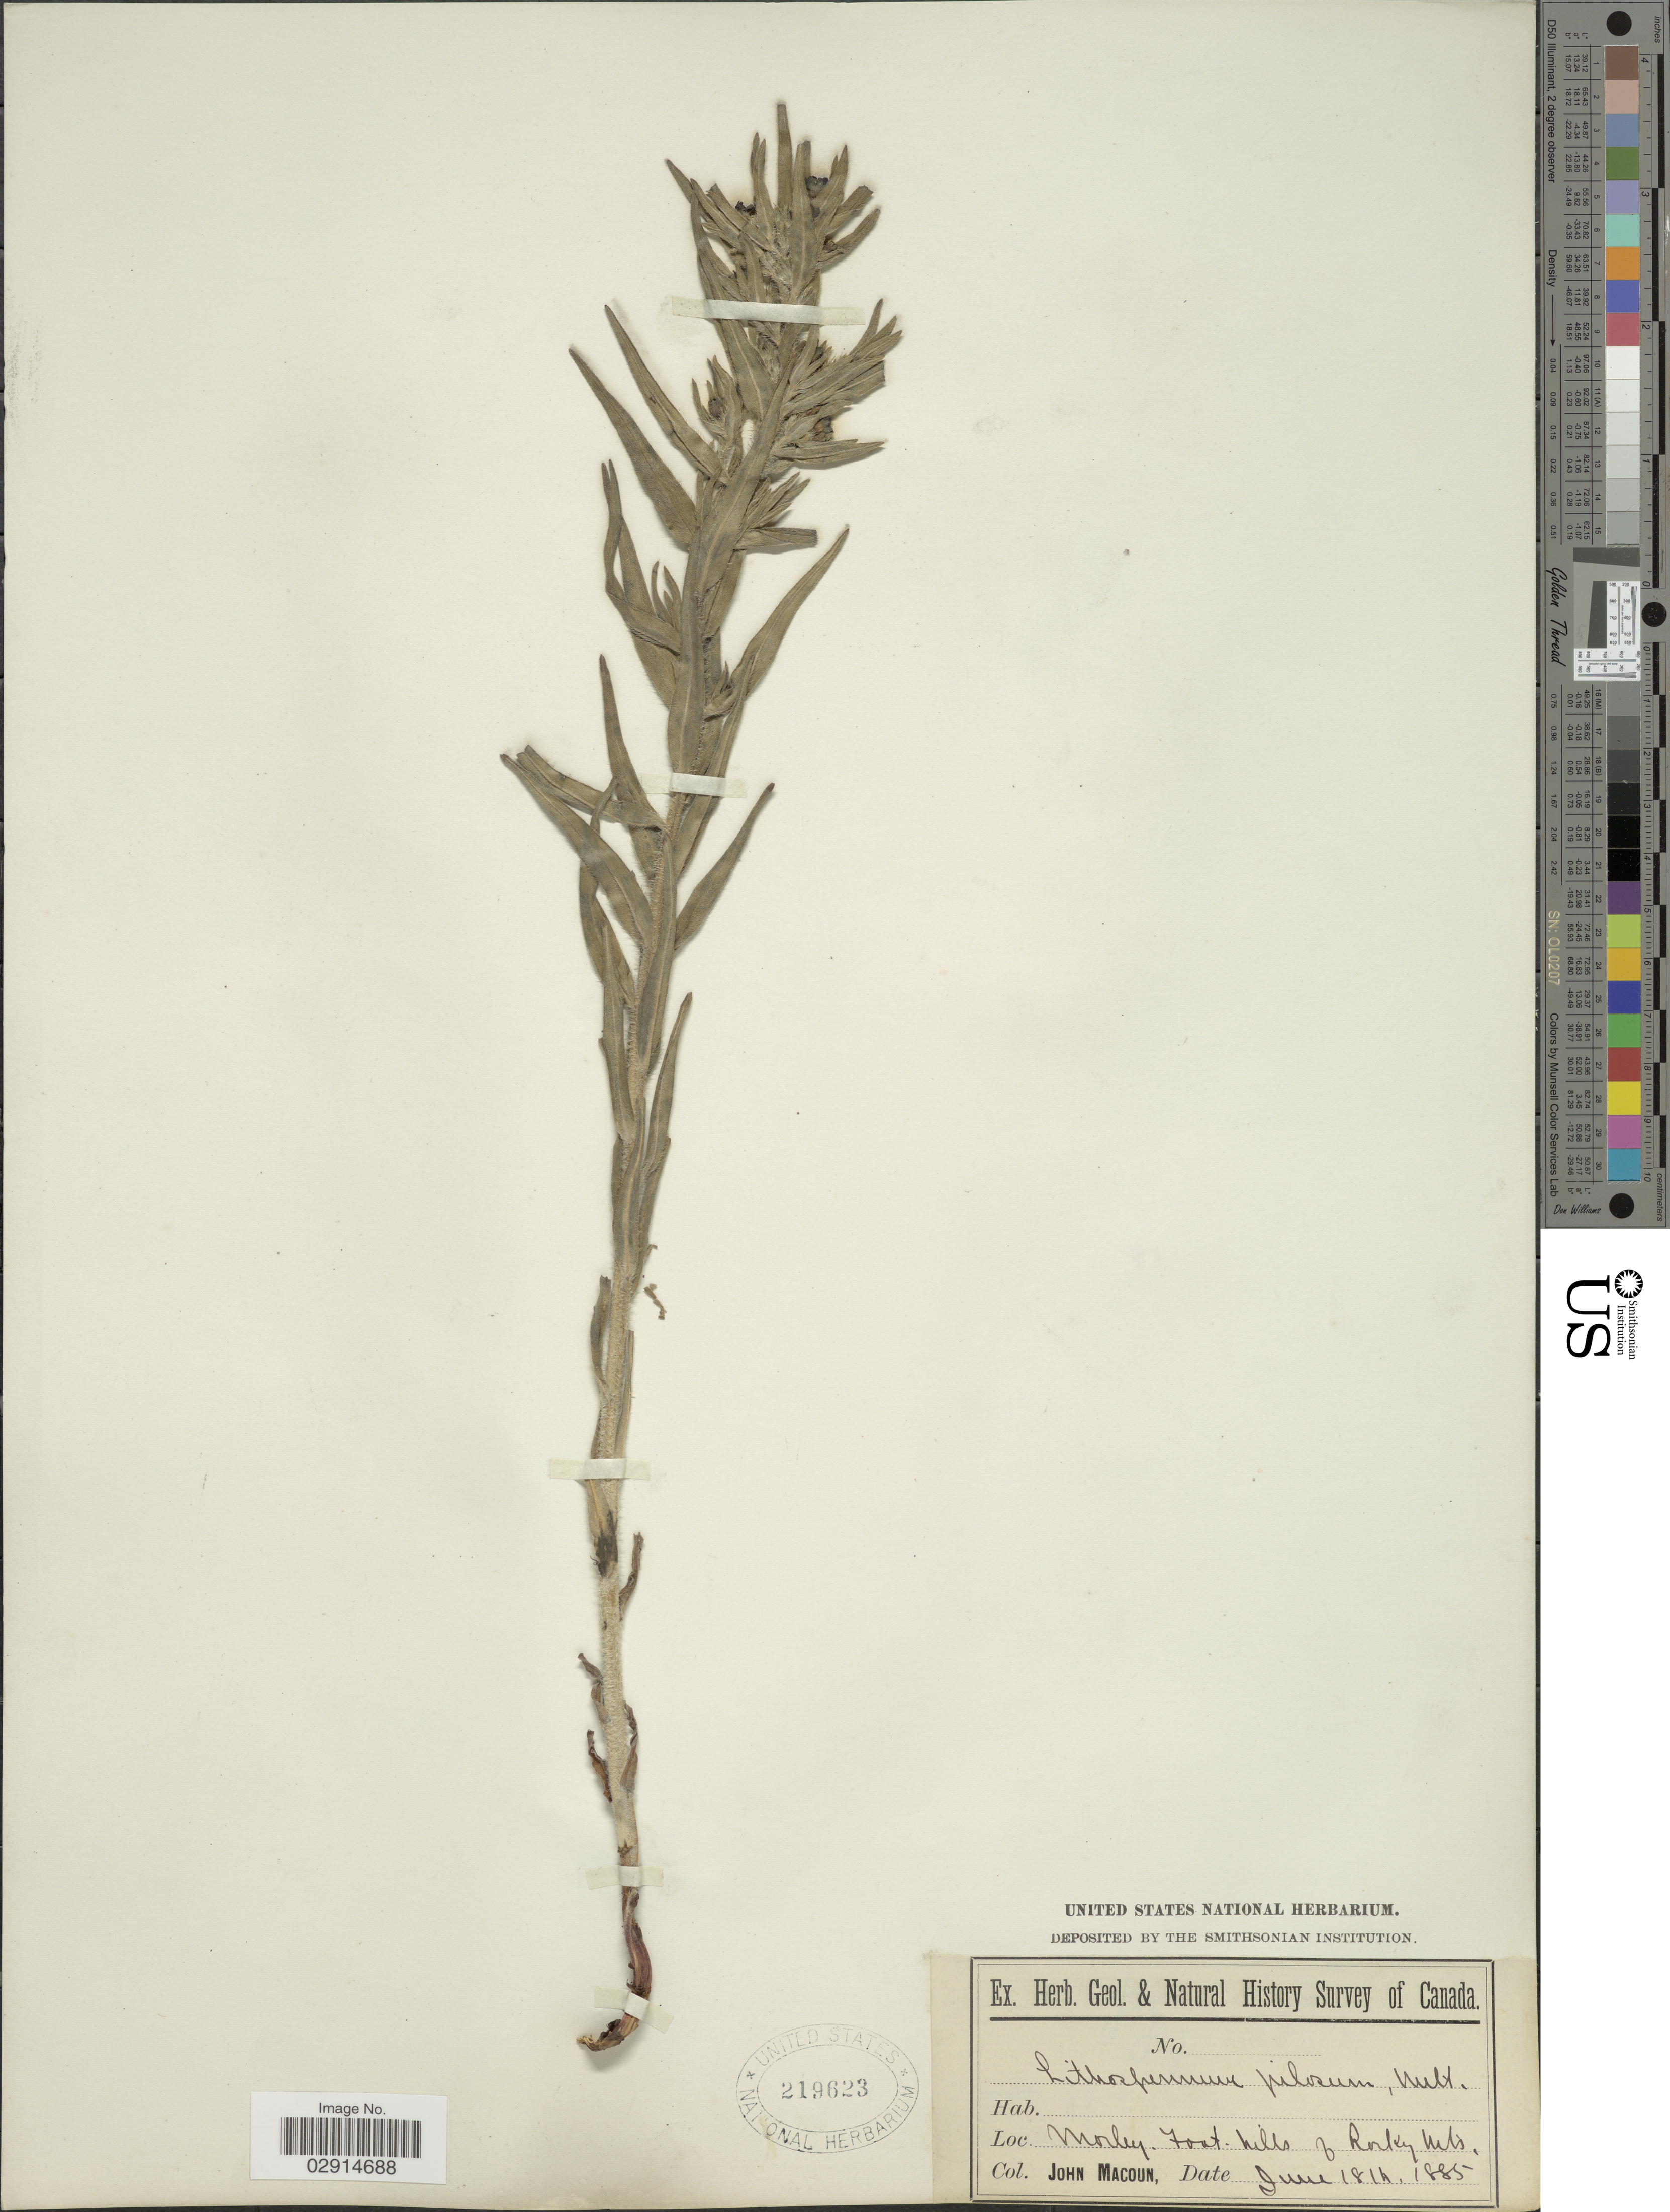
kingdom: Plantae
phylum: Tracheophyta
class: Magnoliopsida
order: Boraginales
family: Boraginaceae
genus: Lithospermum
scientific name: Lithospermum ruderale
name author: Douglas ex Lehm.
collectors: J. Macoun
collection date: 1885-06-18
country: Canada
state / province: Alberta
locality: Morley, Foot hills of Rocky Mts.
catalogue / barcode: US 219623